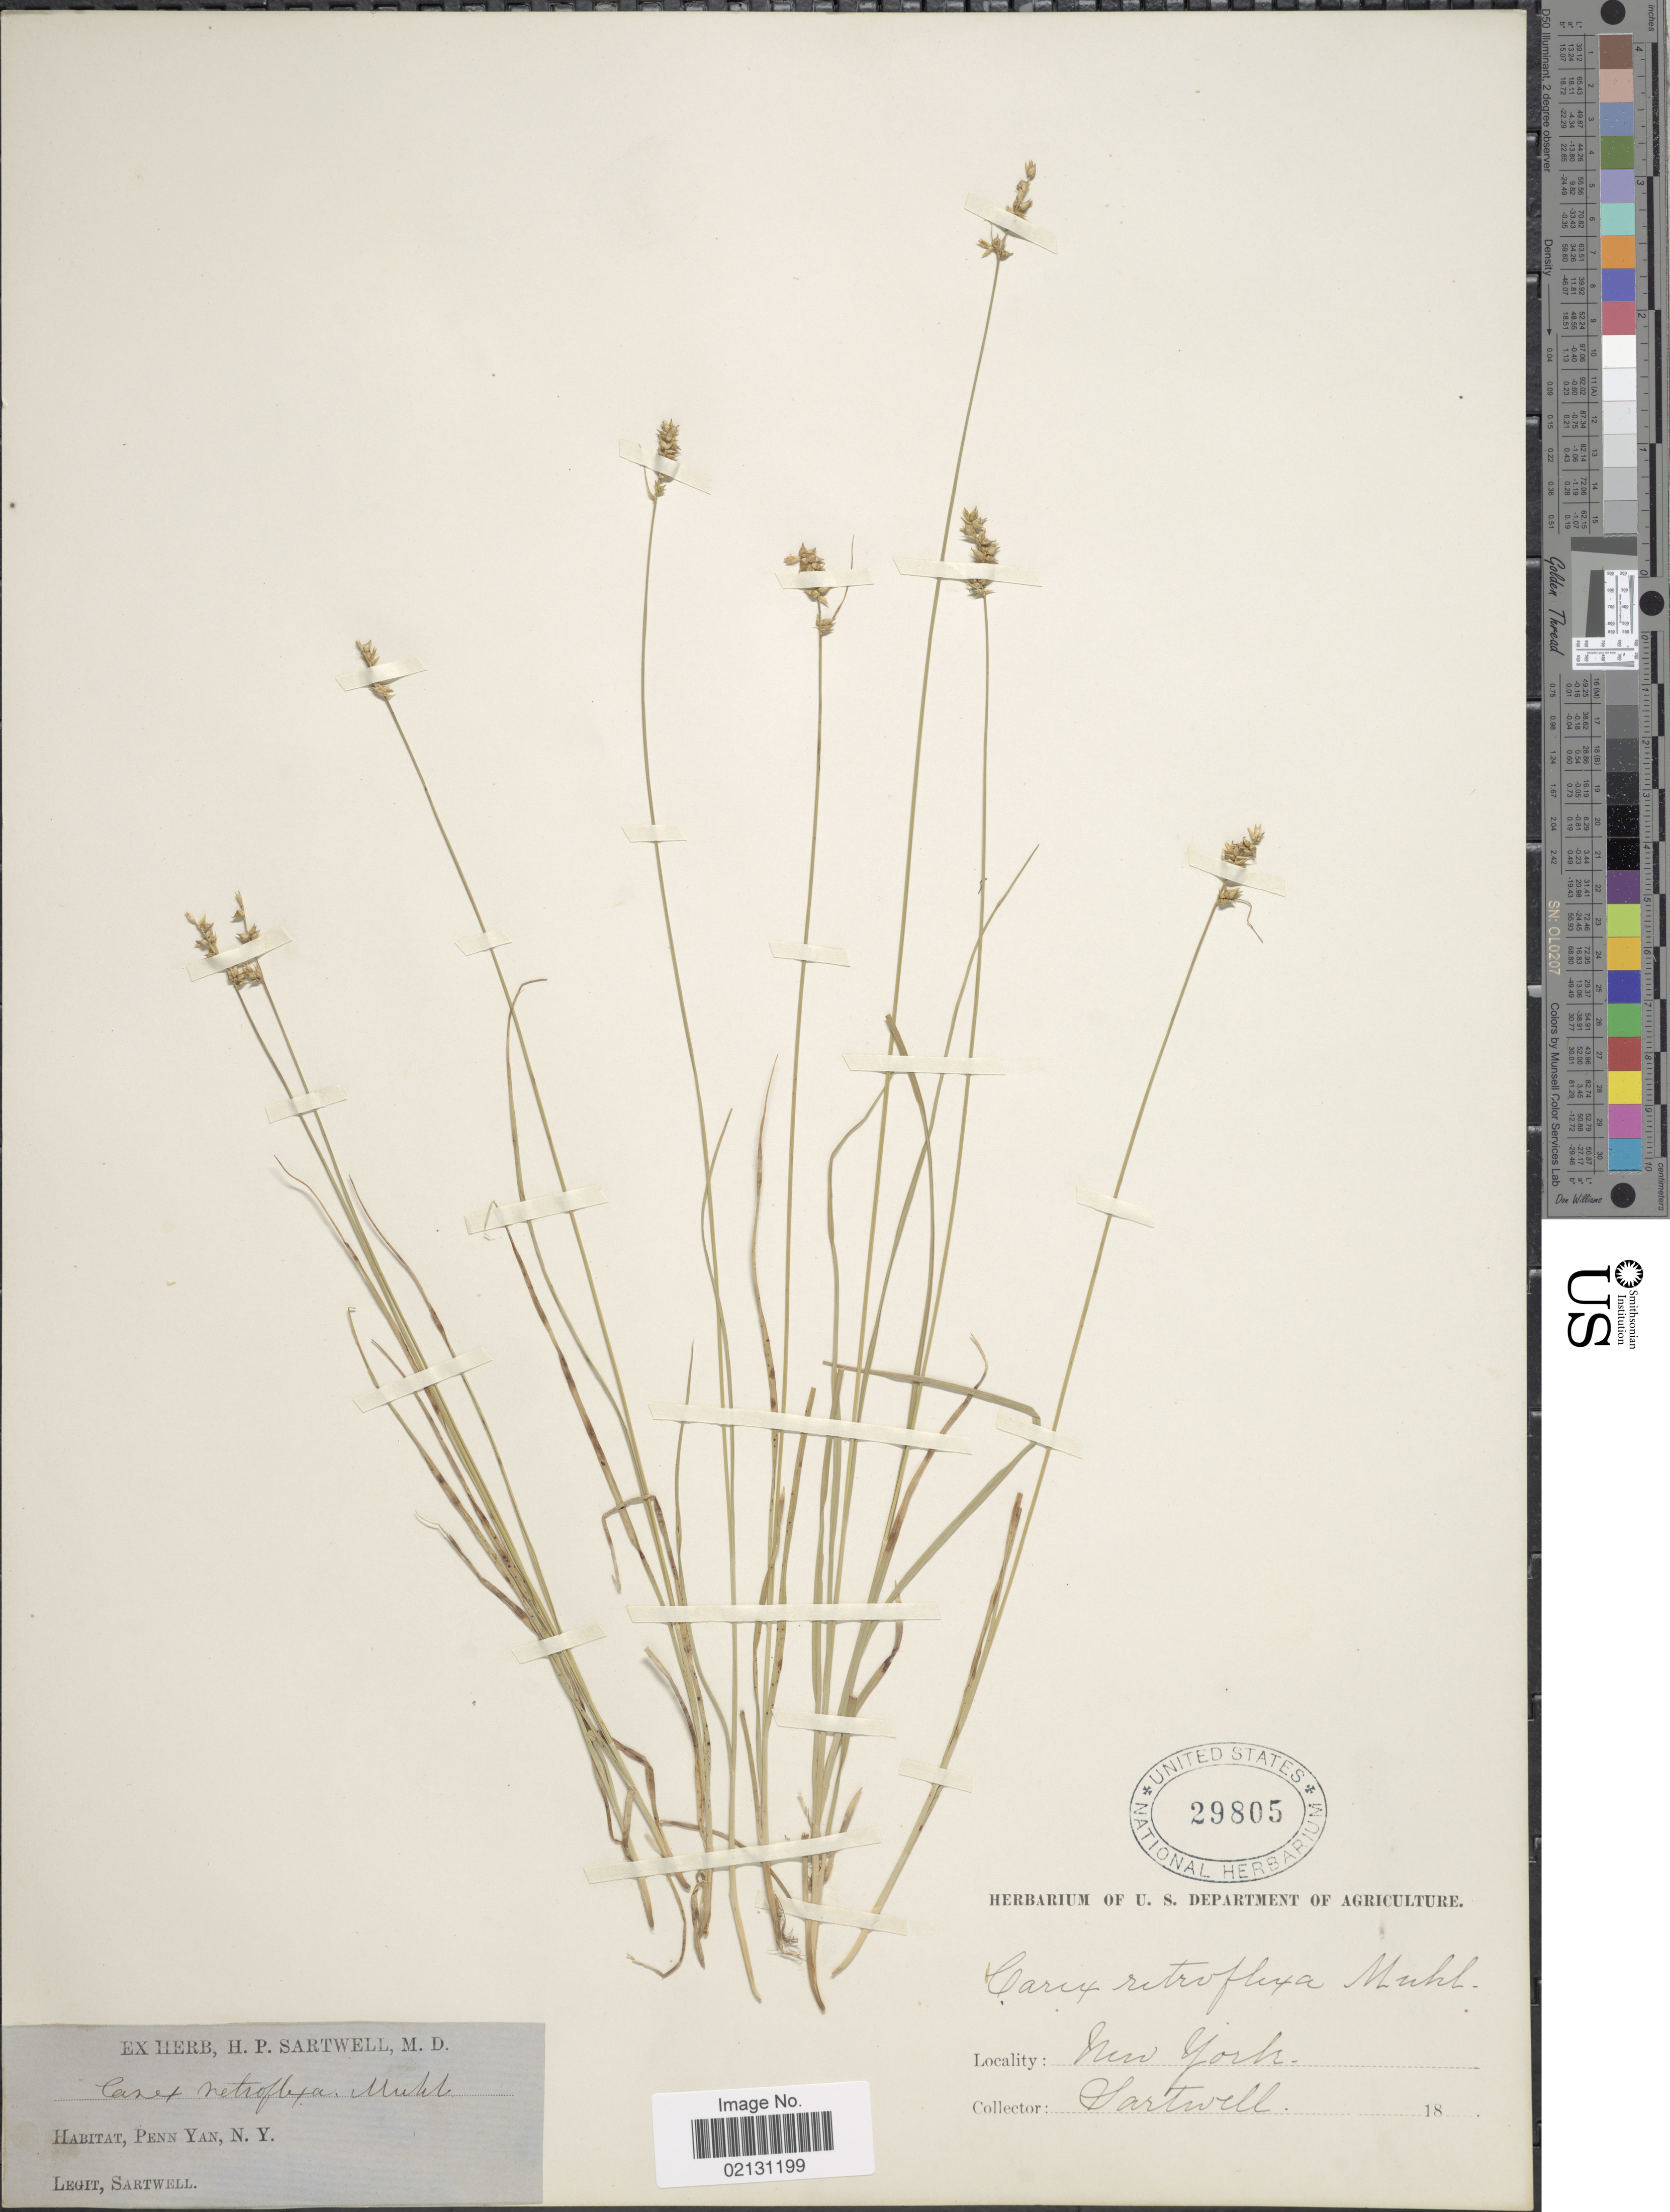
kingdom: Plantae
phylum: Tracheophyta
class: Liliopsida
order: Poales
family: Cyperaceae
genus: Carex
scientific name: Carex retroflexa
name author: Muhl. ex Willd.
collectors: Sartwell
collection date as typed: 18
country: United States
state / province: New York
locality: Penn Yan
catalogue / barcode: US 29805